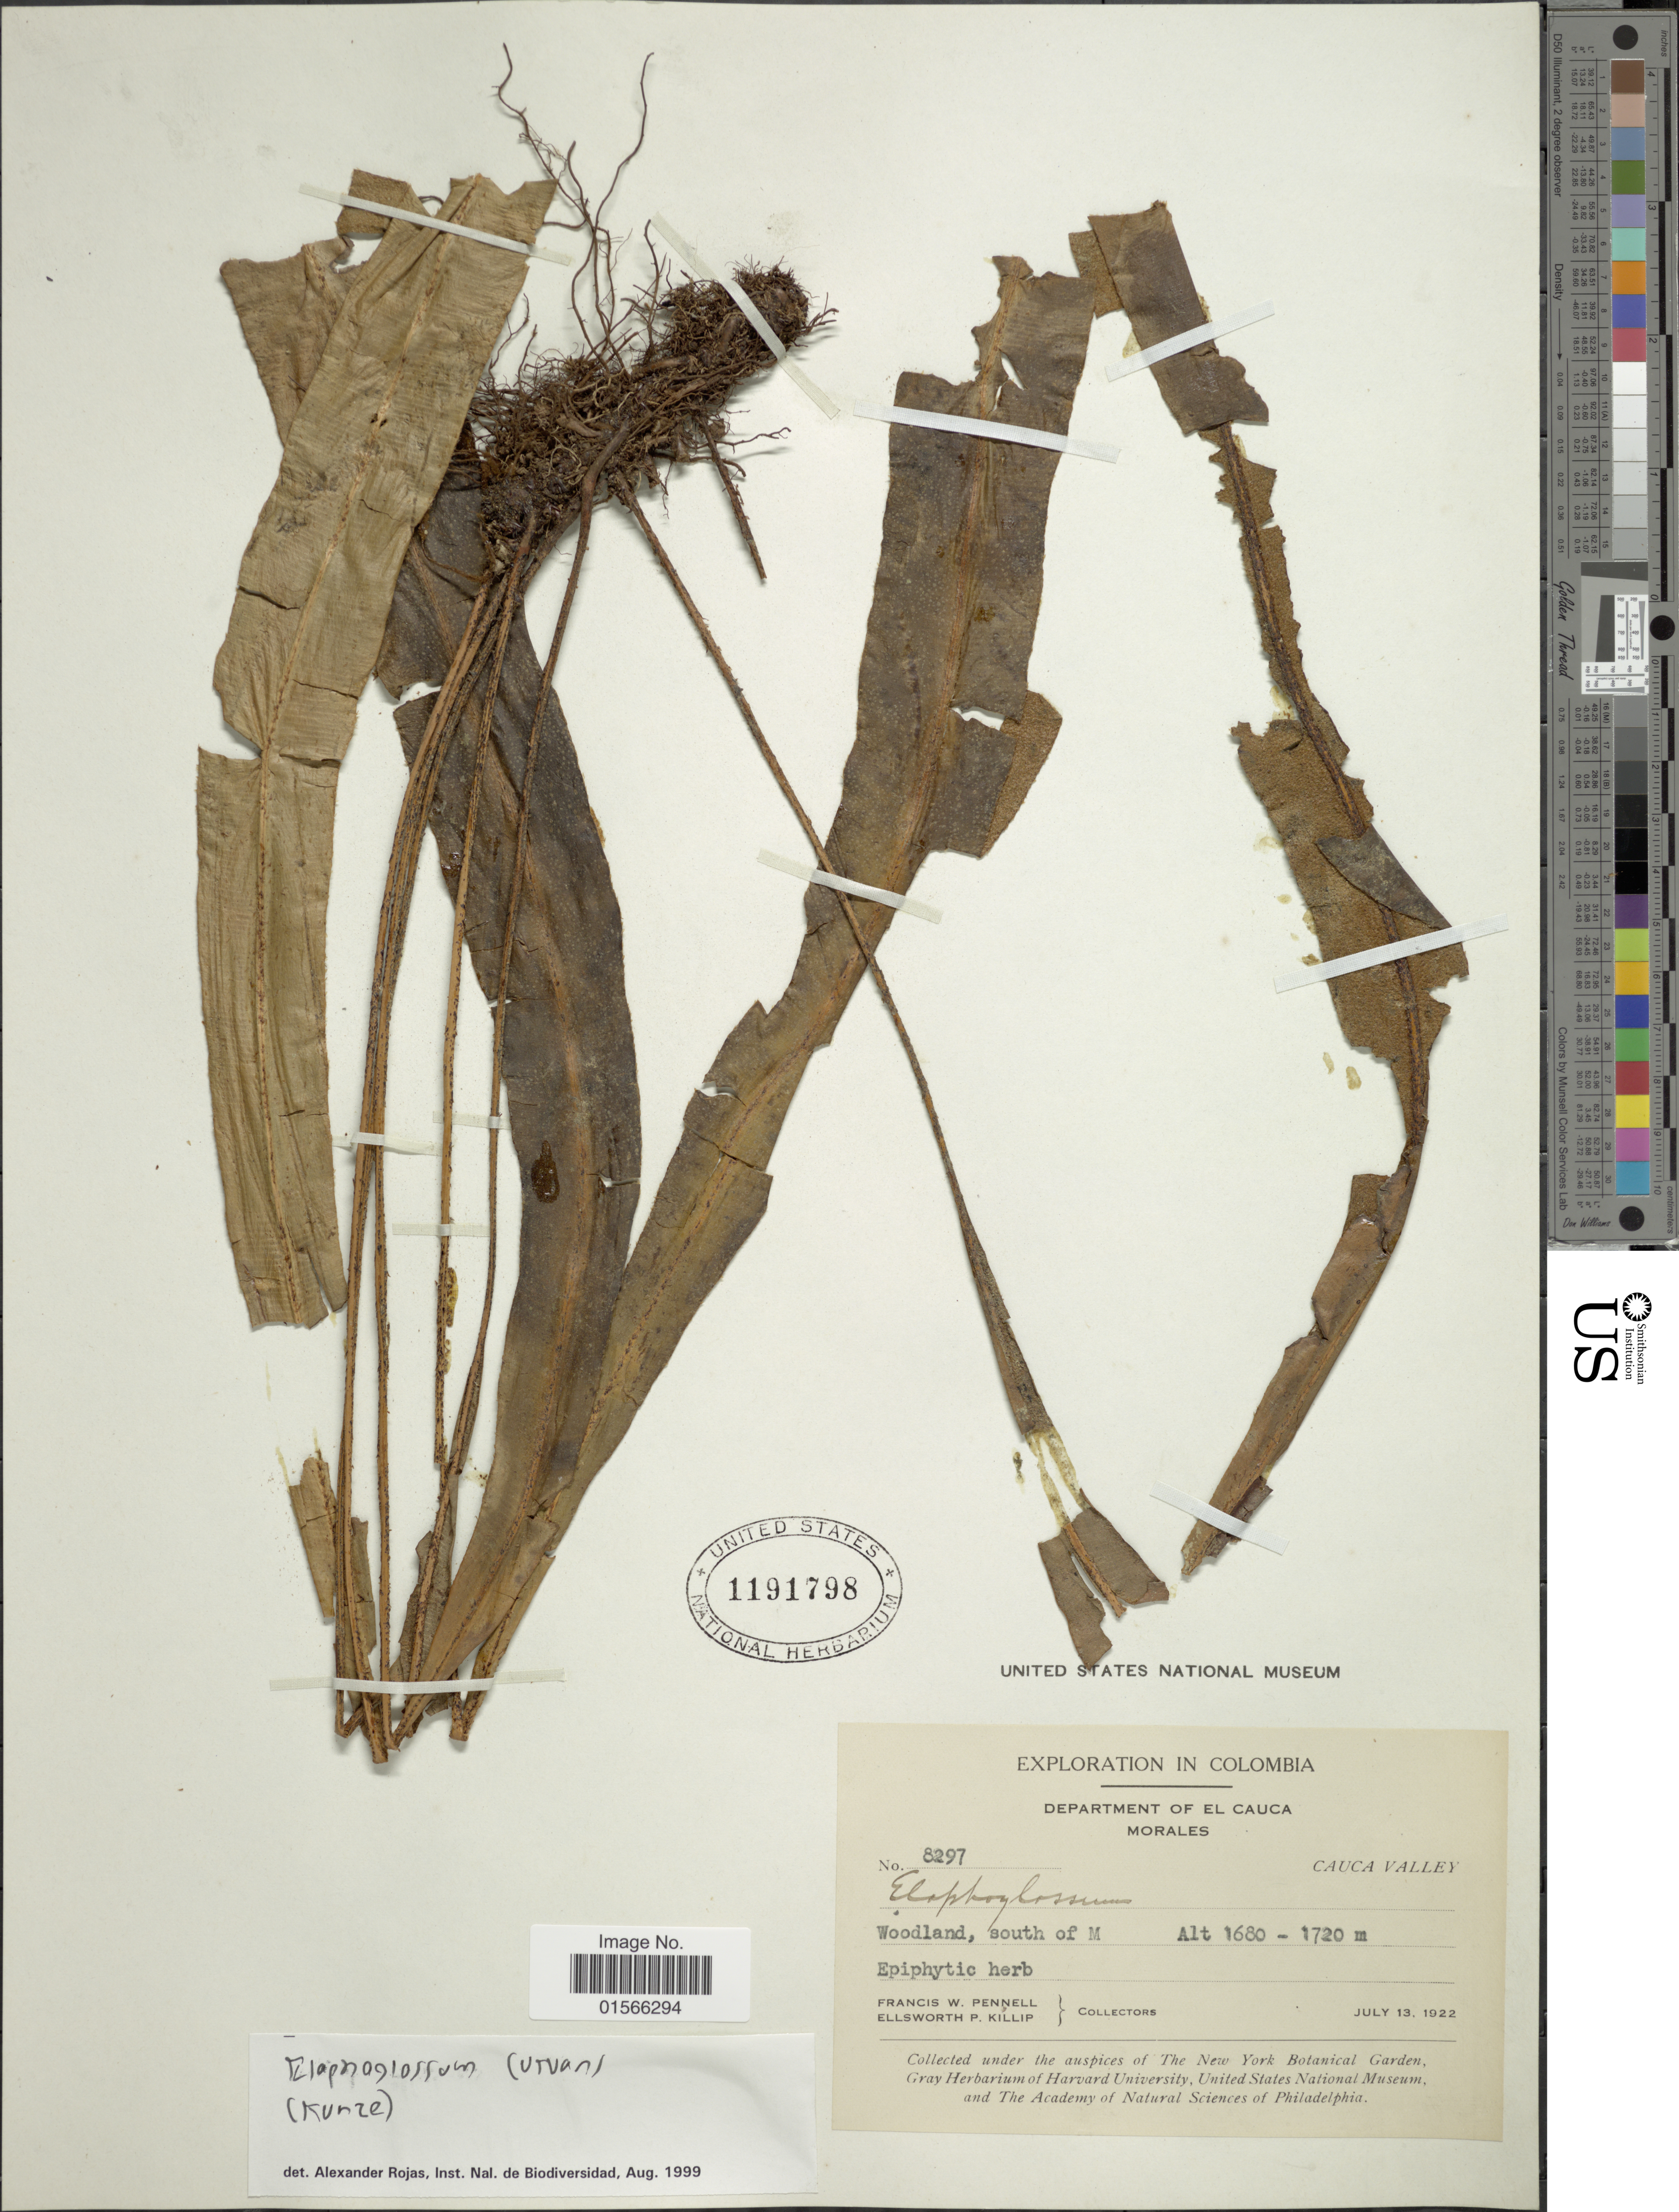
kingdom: Plantae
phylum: Tracheophyta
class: Polypodiopsida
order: Polypodiales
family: Dryopteridaceae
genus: Elaphoglossum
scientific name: Elaphoglossum curvans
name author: (Kunze) A. Rojas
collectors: F. W. Pennell & E. P. Killip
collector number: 8297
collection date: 1922-07-13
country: Colombia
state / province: Cauca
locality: Department of El Cauca, Morales, Woodland, south of M, Cauca Valley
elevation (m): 1680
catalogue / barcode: US 1191798